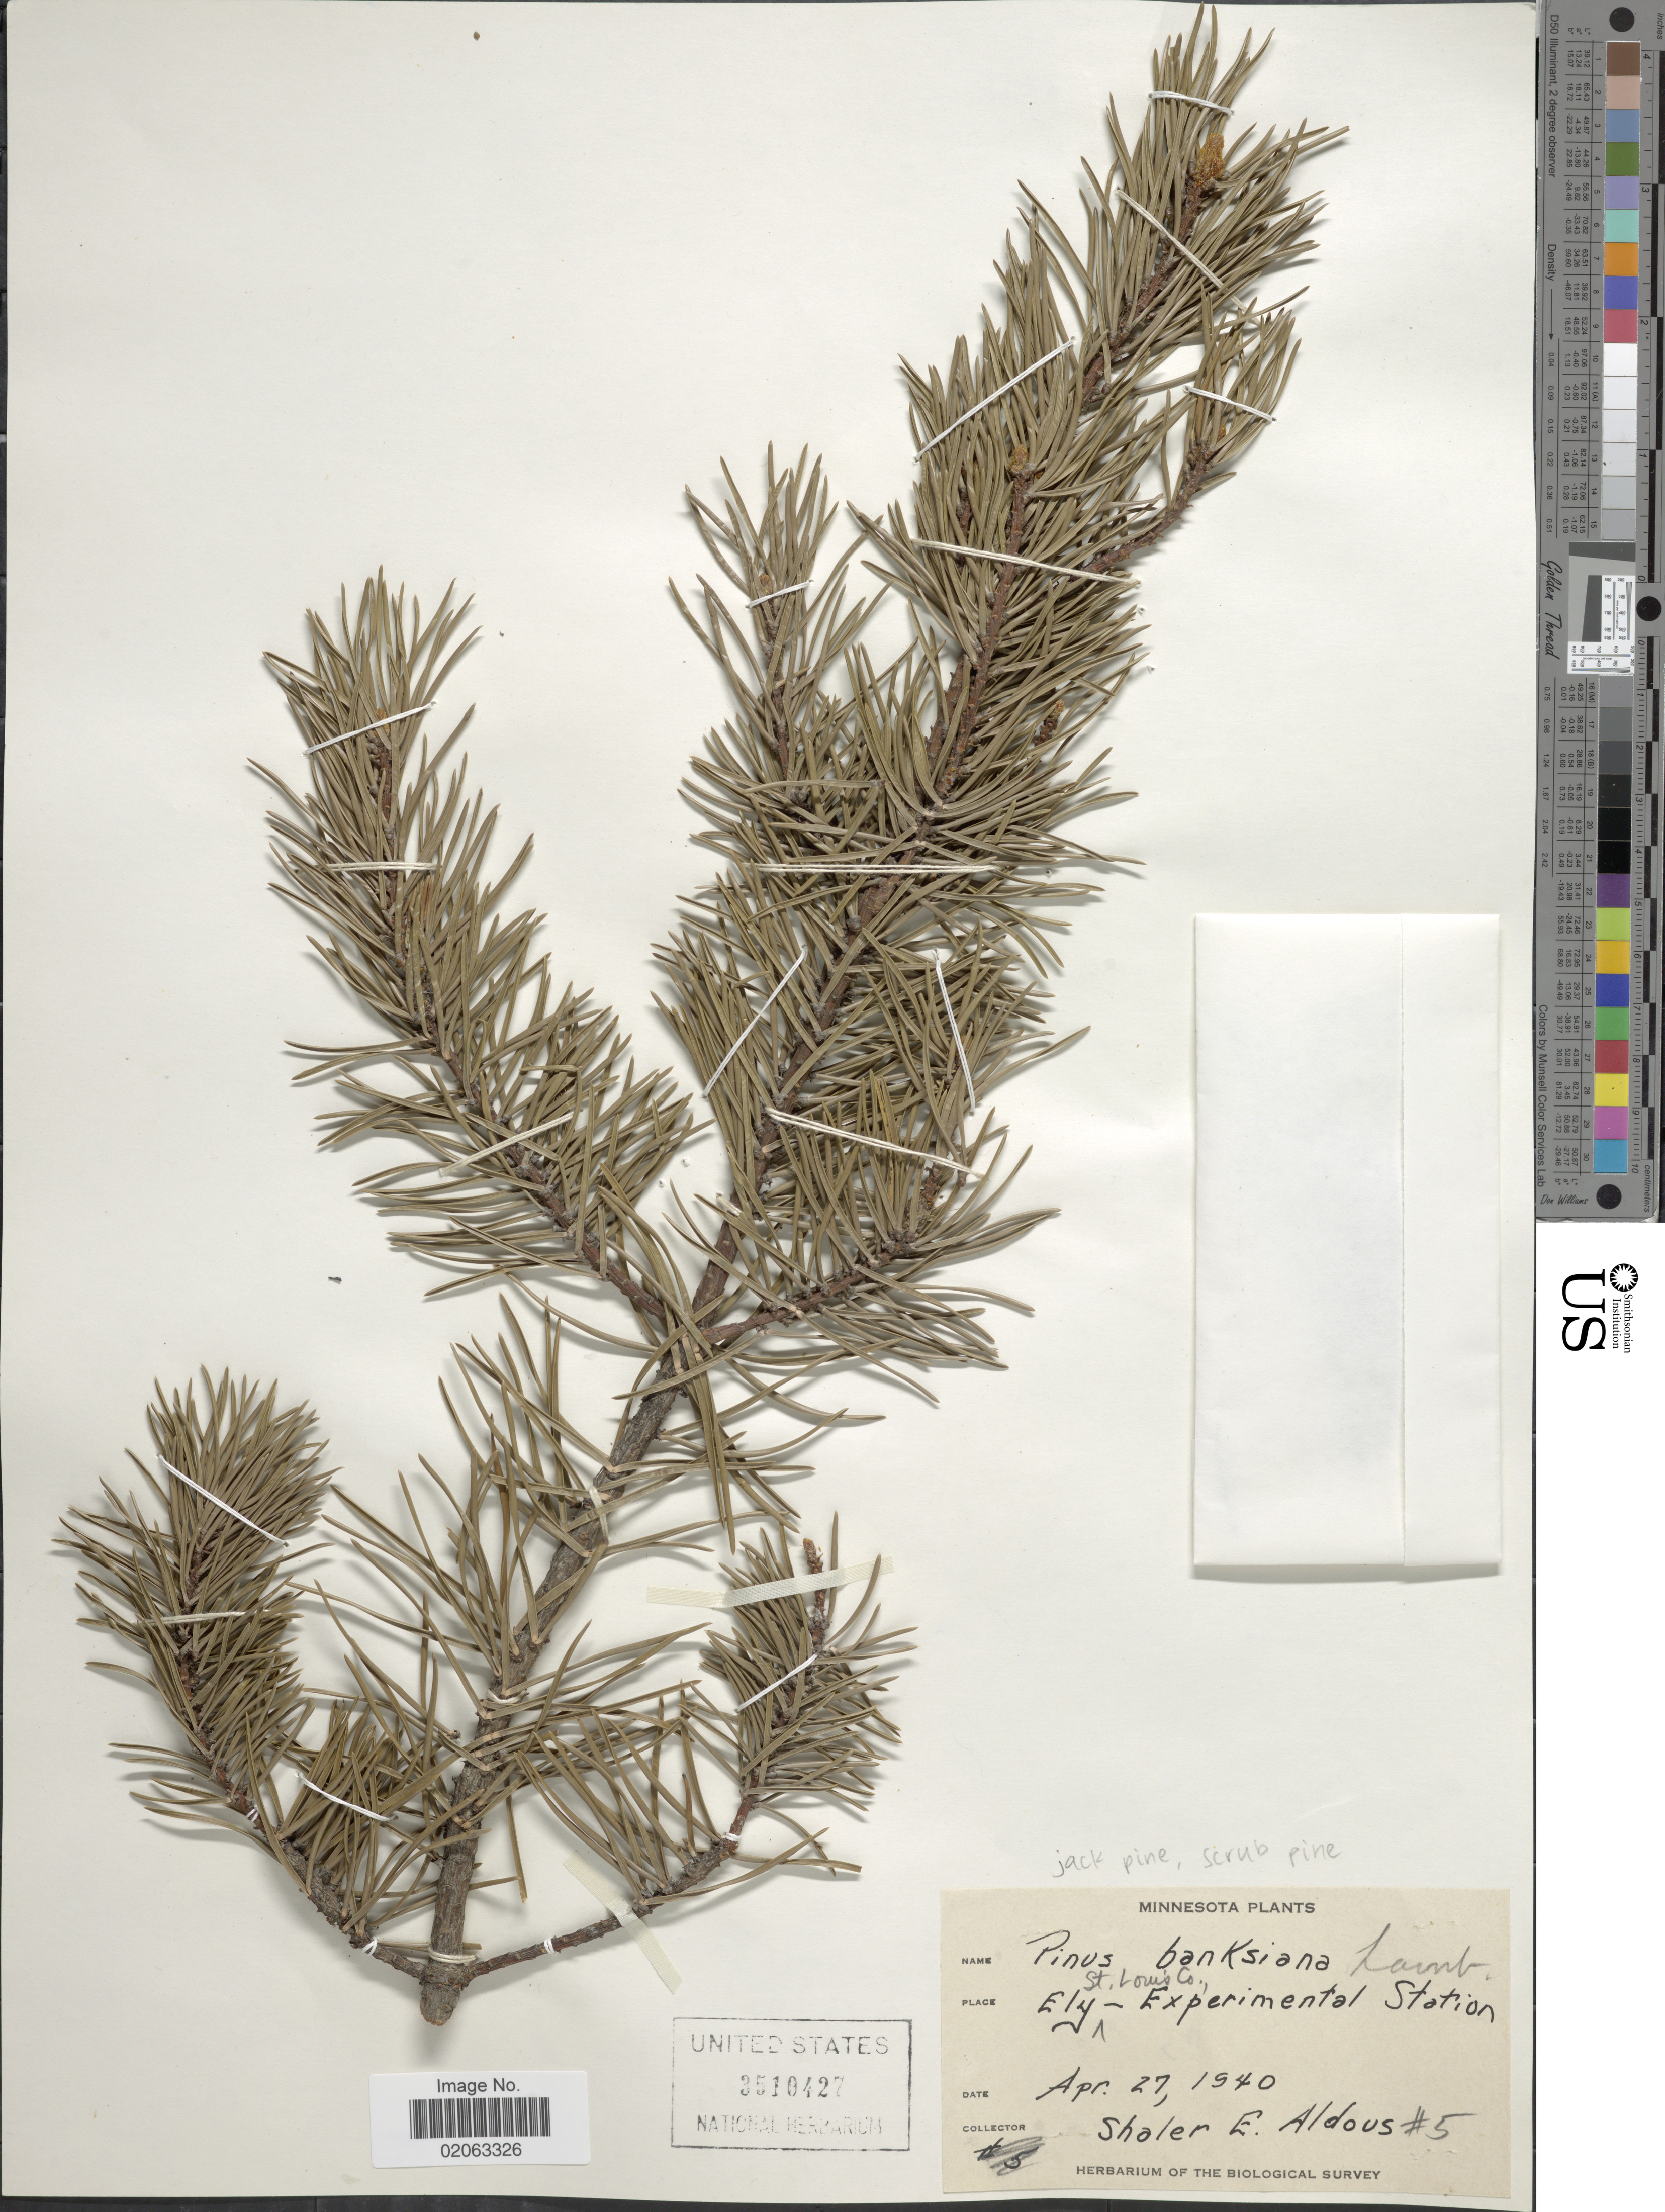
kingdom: Plantae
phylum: Tracheophyta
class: Pinopsida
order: Pinales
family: Pinaceae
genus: Pinus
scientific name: Pinus banksiana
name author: Lamb.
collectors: S. Aldous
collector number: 5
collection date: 1940-04-27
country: United States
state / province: Minnesota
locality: St Louis Co, Ely-Experimental Station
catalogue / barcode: US 3510427